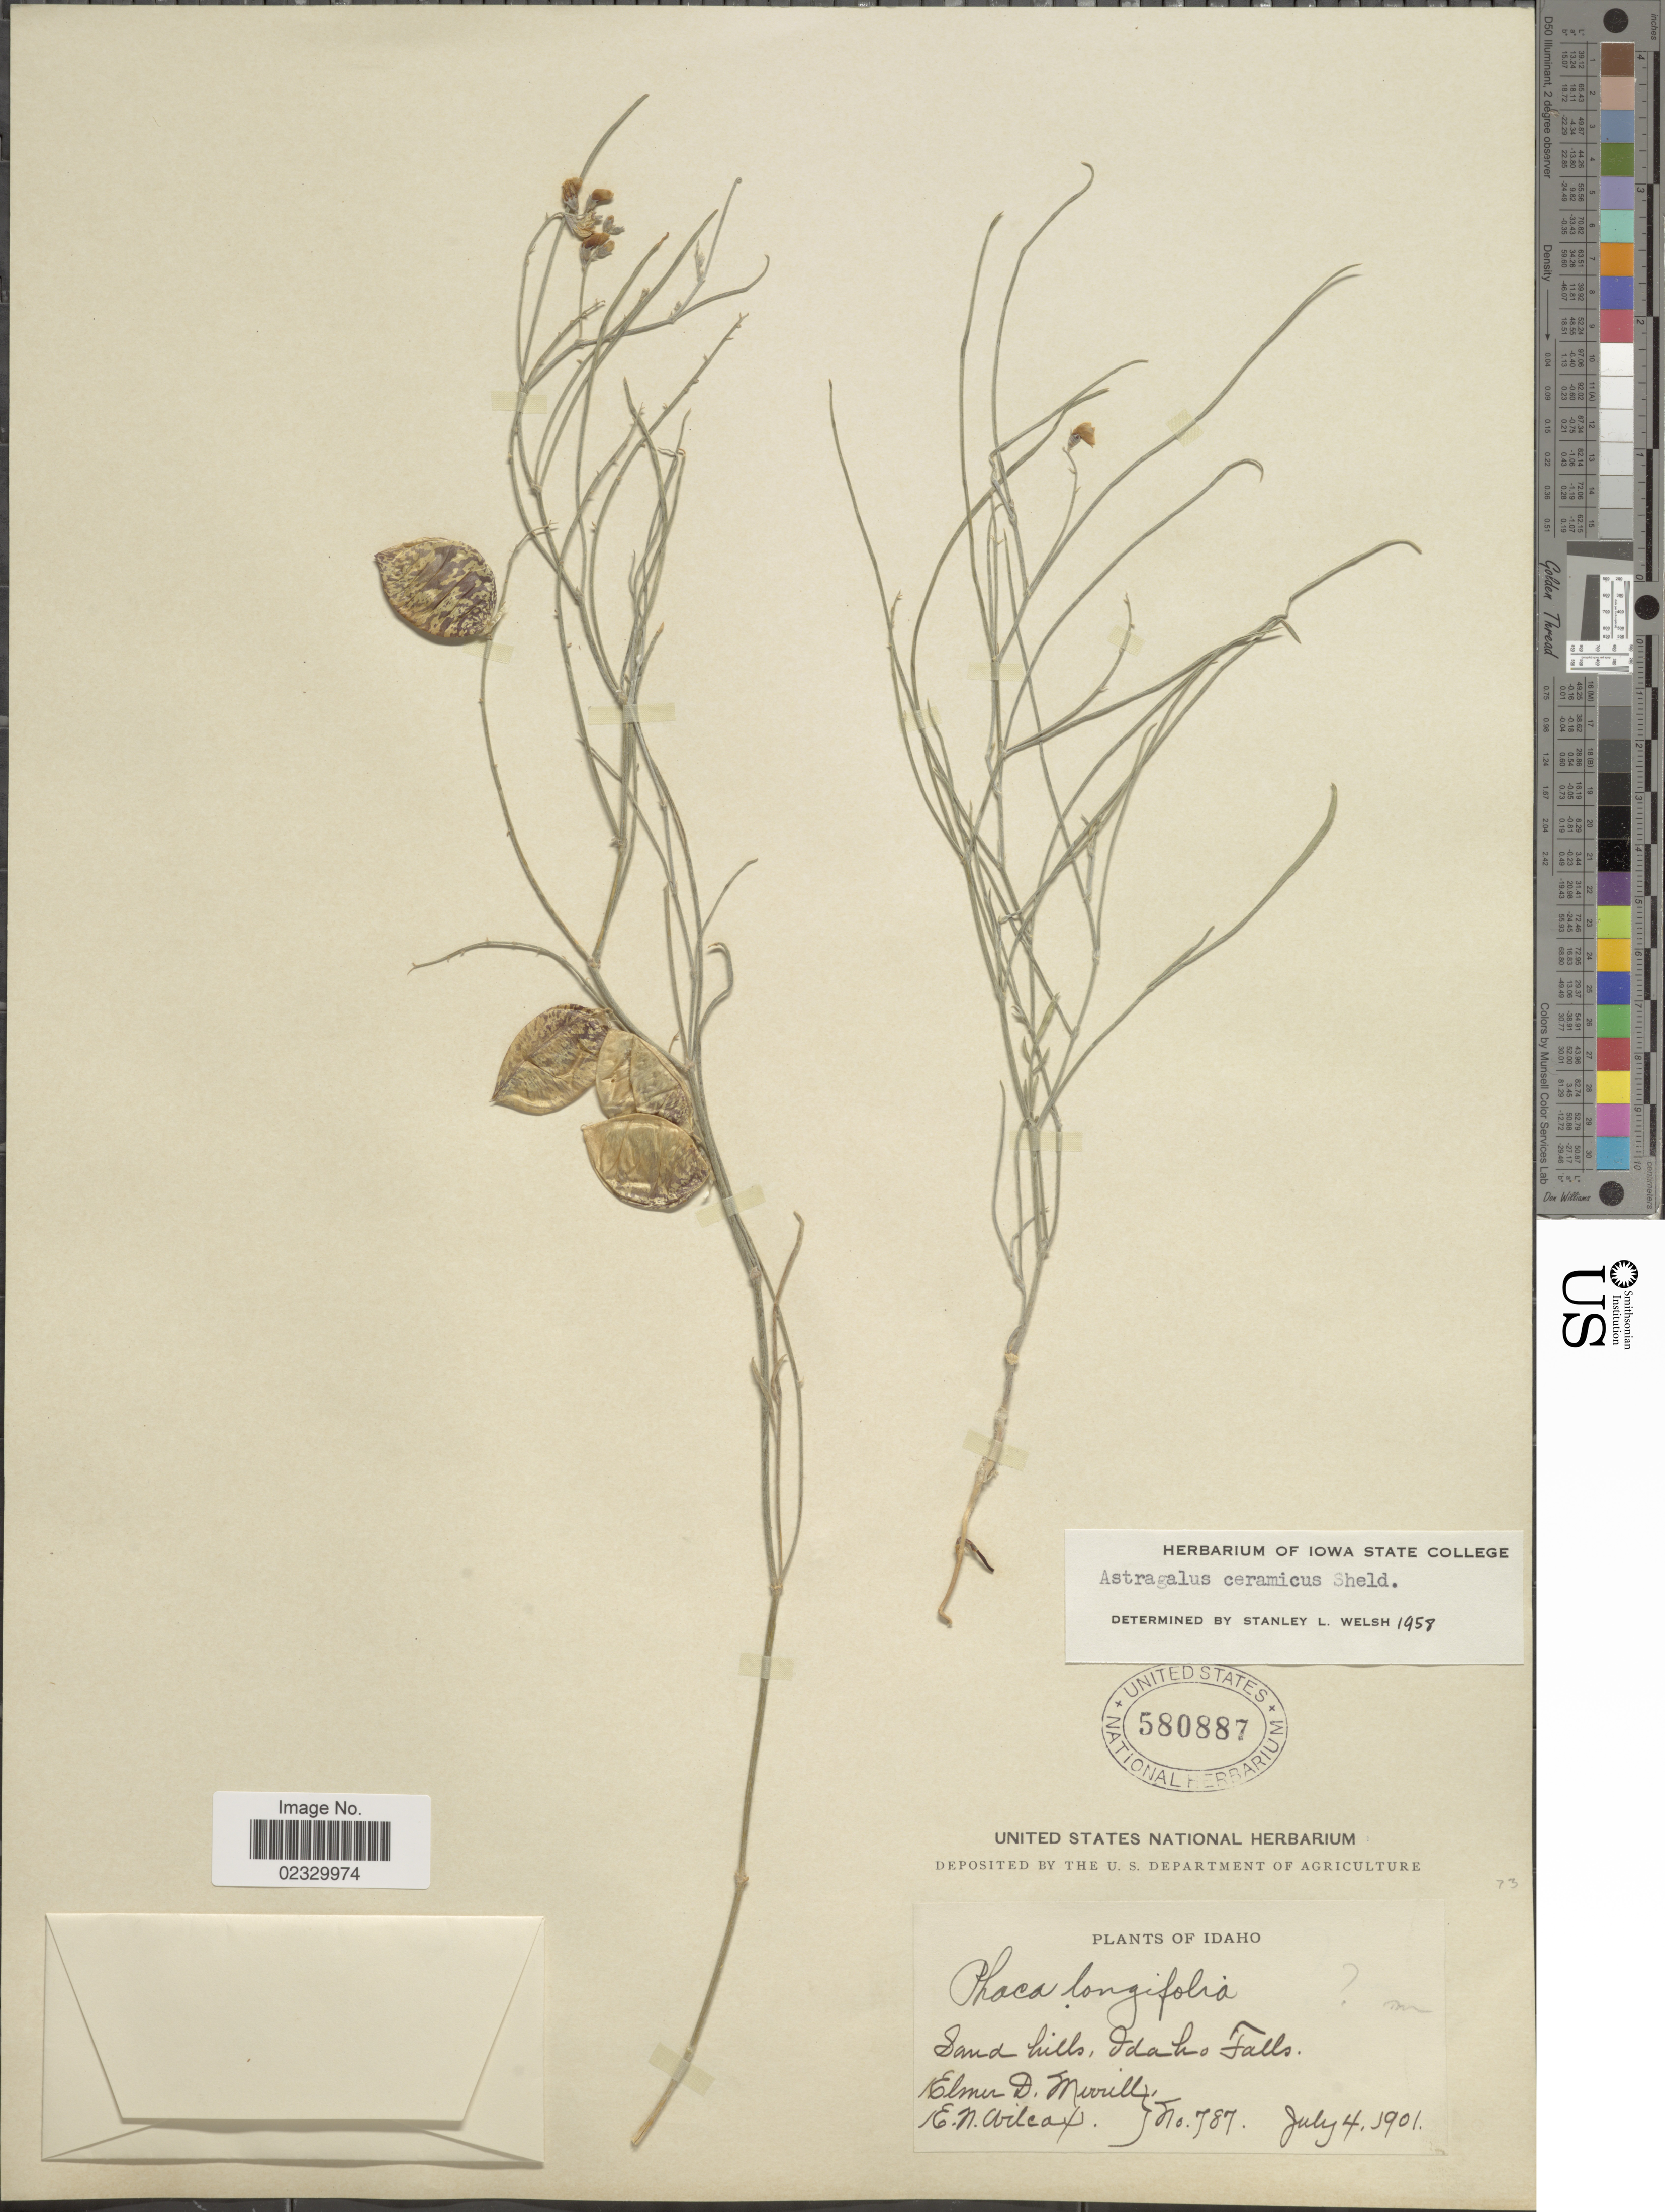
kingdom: Plantae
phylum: Tracheophyta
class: Magnoliopsida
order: Fabales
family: Fabaceae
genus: Astragalus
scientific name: Astragalus ceramicus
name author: E. Sheld.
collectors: E. D. Merrill & E. Wilcox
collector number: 787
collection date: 1901-07-04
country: United States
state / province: Idaho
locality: Sand hills, Idaho Falls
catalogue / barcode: US 580887